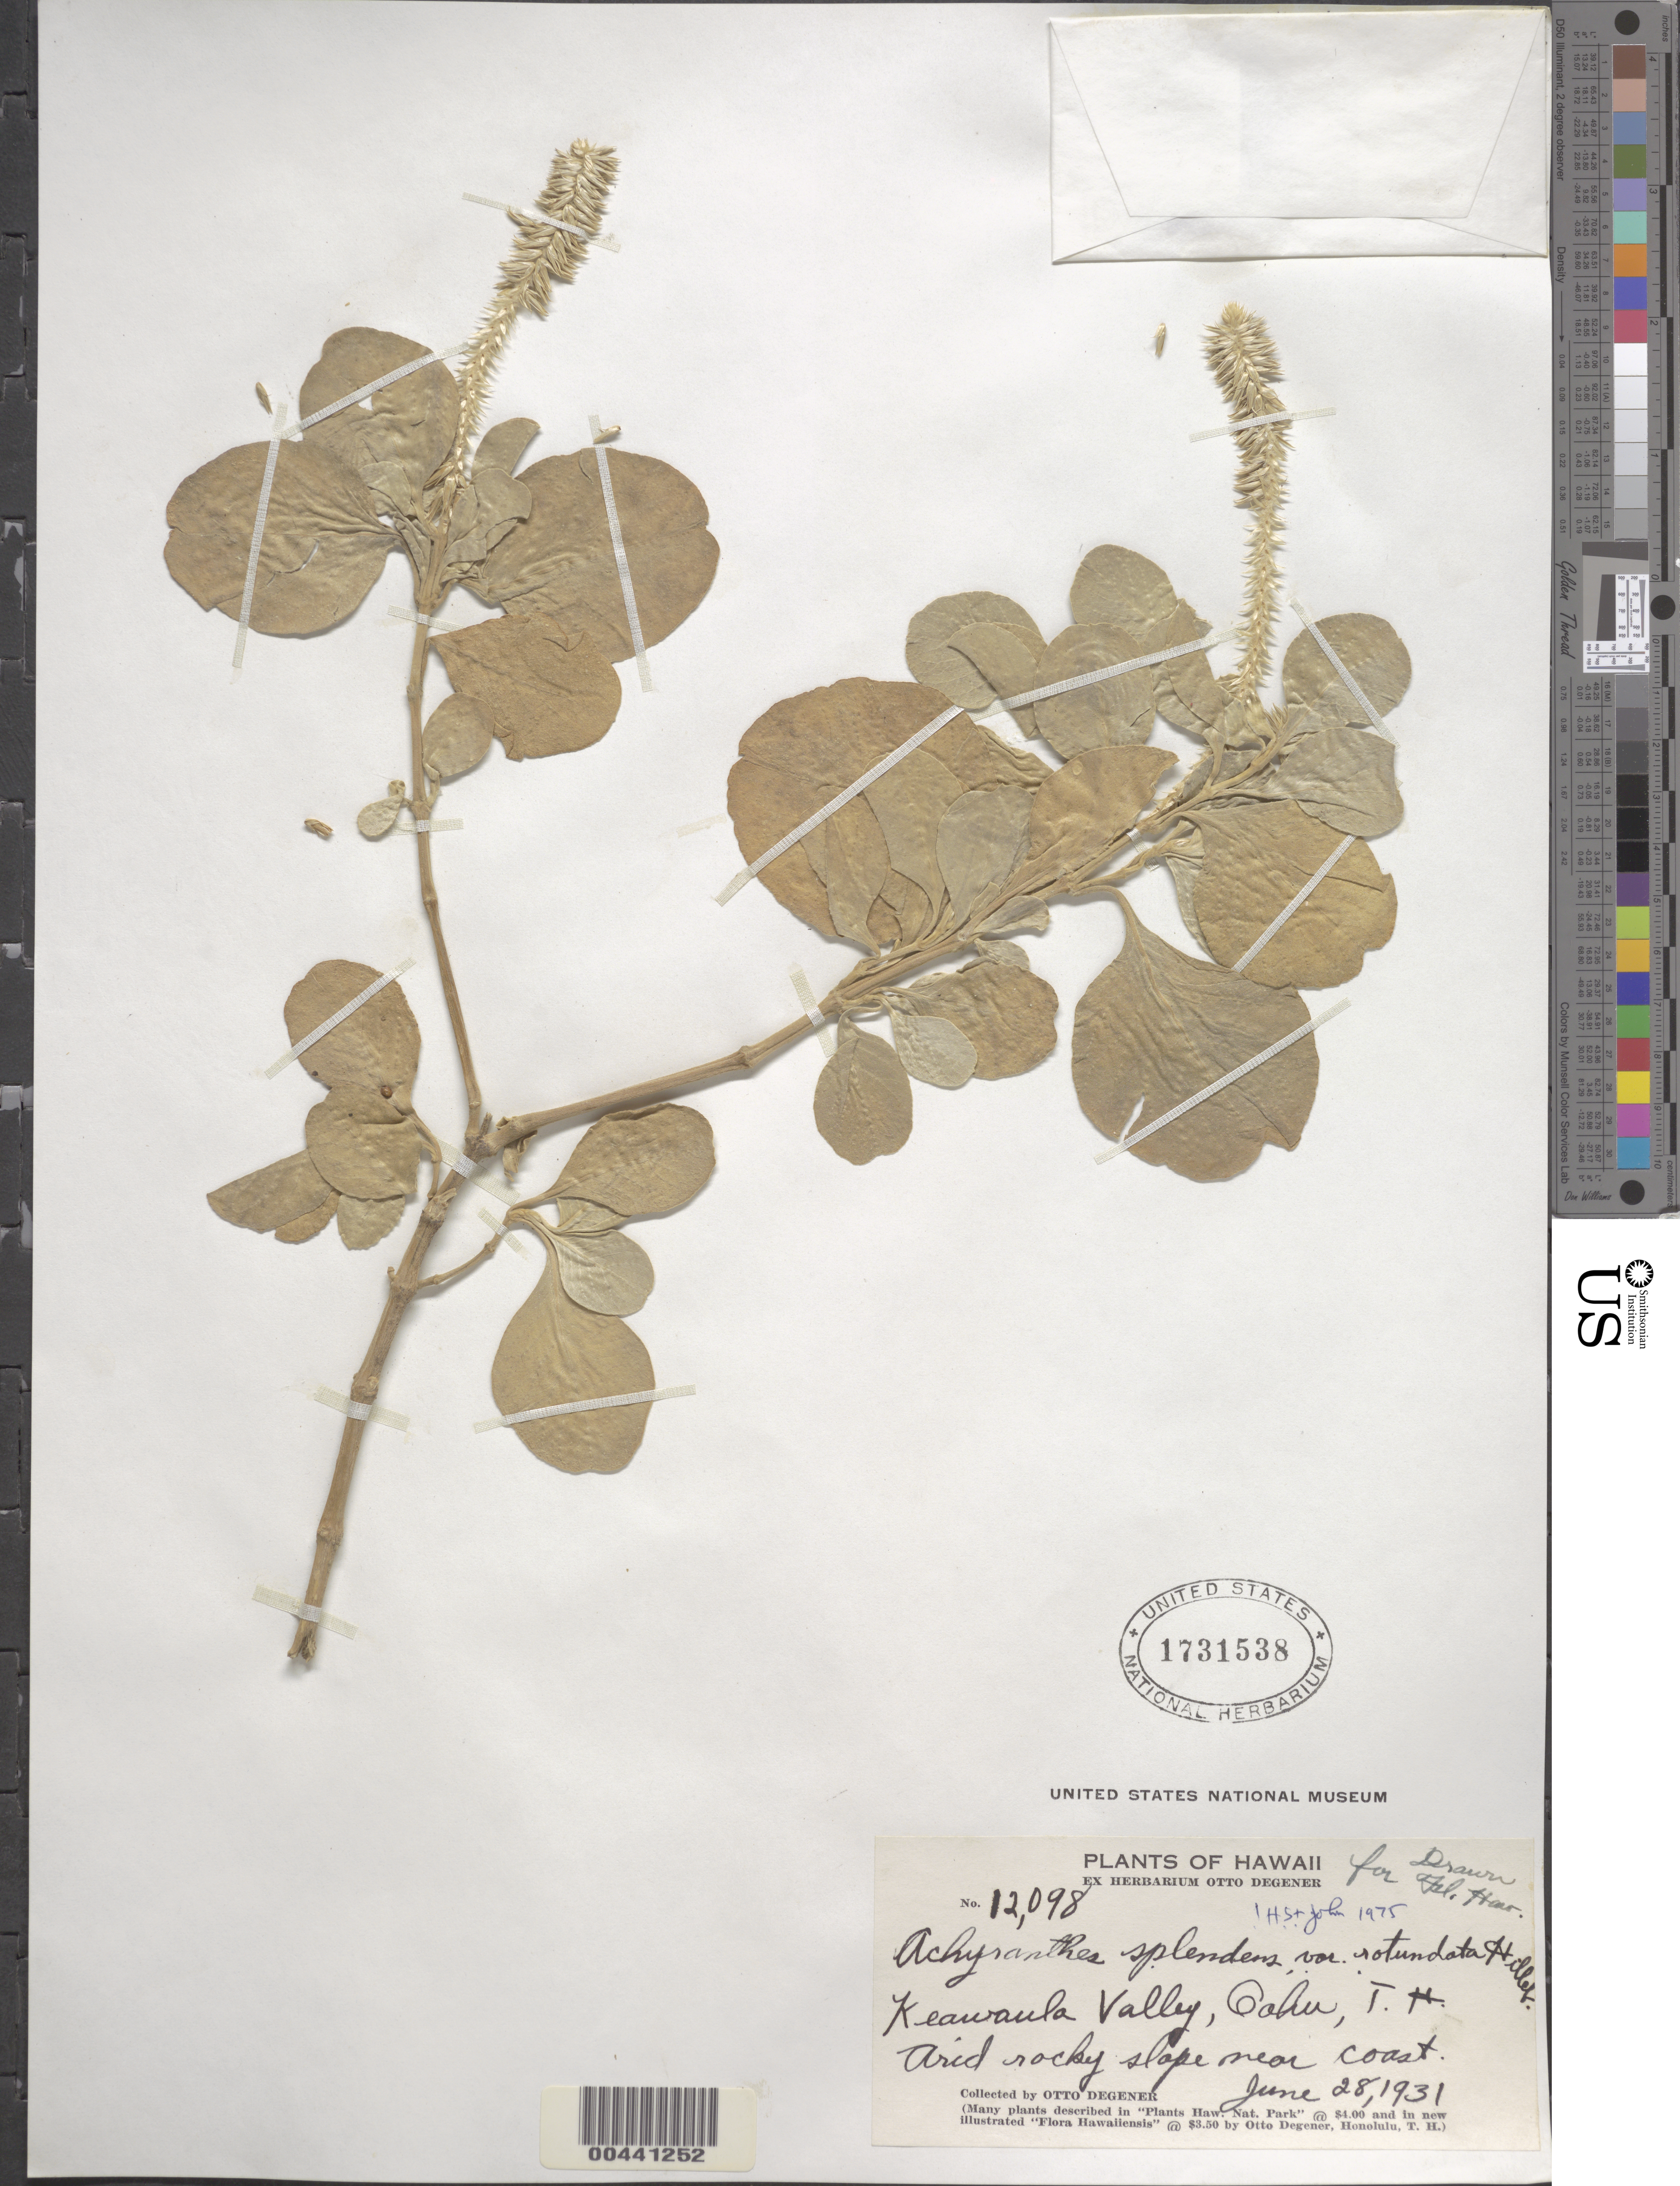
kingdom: Plantae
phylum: Tracheophyta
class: Magnoliopsida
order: Caryophyllales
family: Amaranthaceae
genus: Achyranthes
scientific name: Achyranthes splendens var. rotundata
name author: Hillebr.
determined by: St. John, H.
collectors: O. Degener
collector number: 12098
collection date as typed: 28 Jun 1931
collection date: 1931-06-28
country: United States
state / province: Hawaii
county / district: Honolulu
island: Oahu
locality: Keawaula Valley, near coast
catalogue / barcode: US 1731538